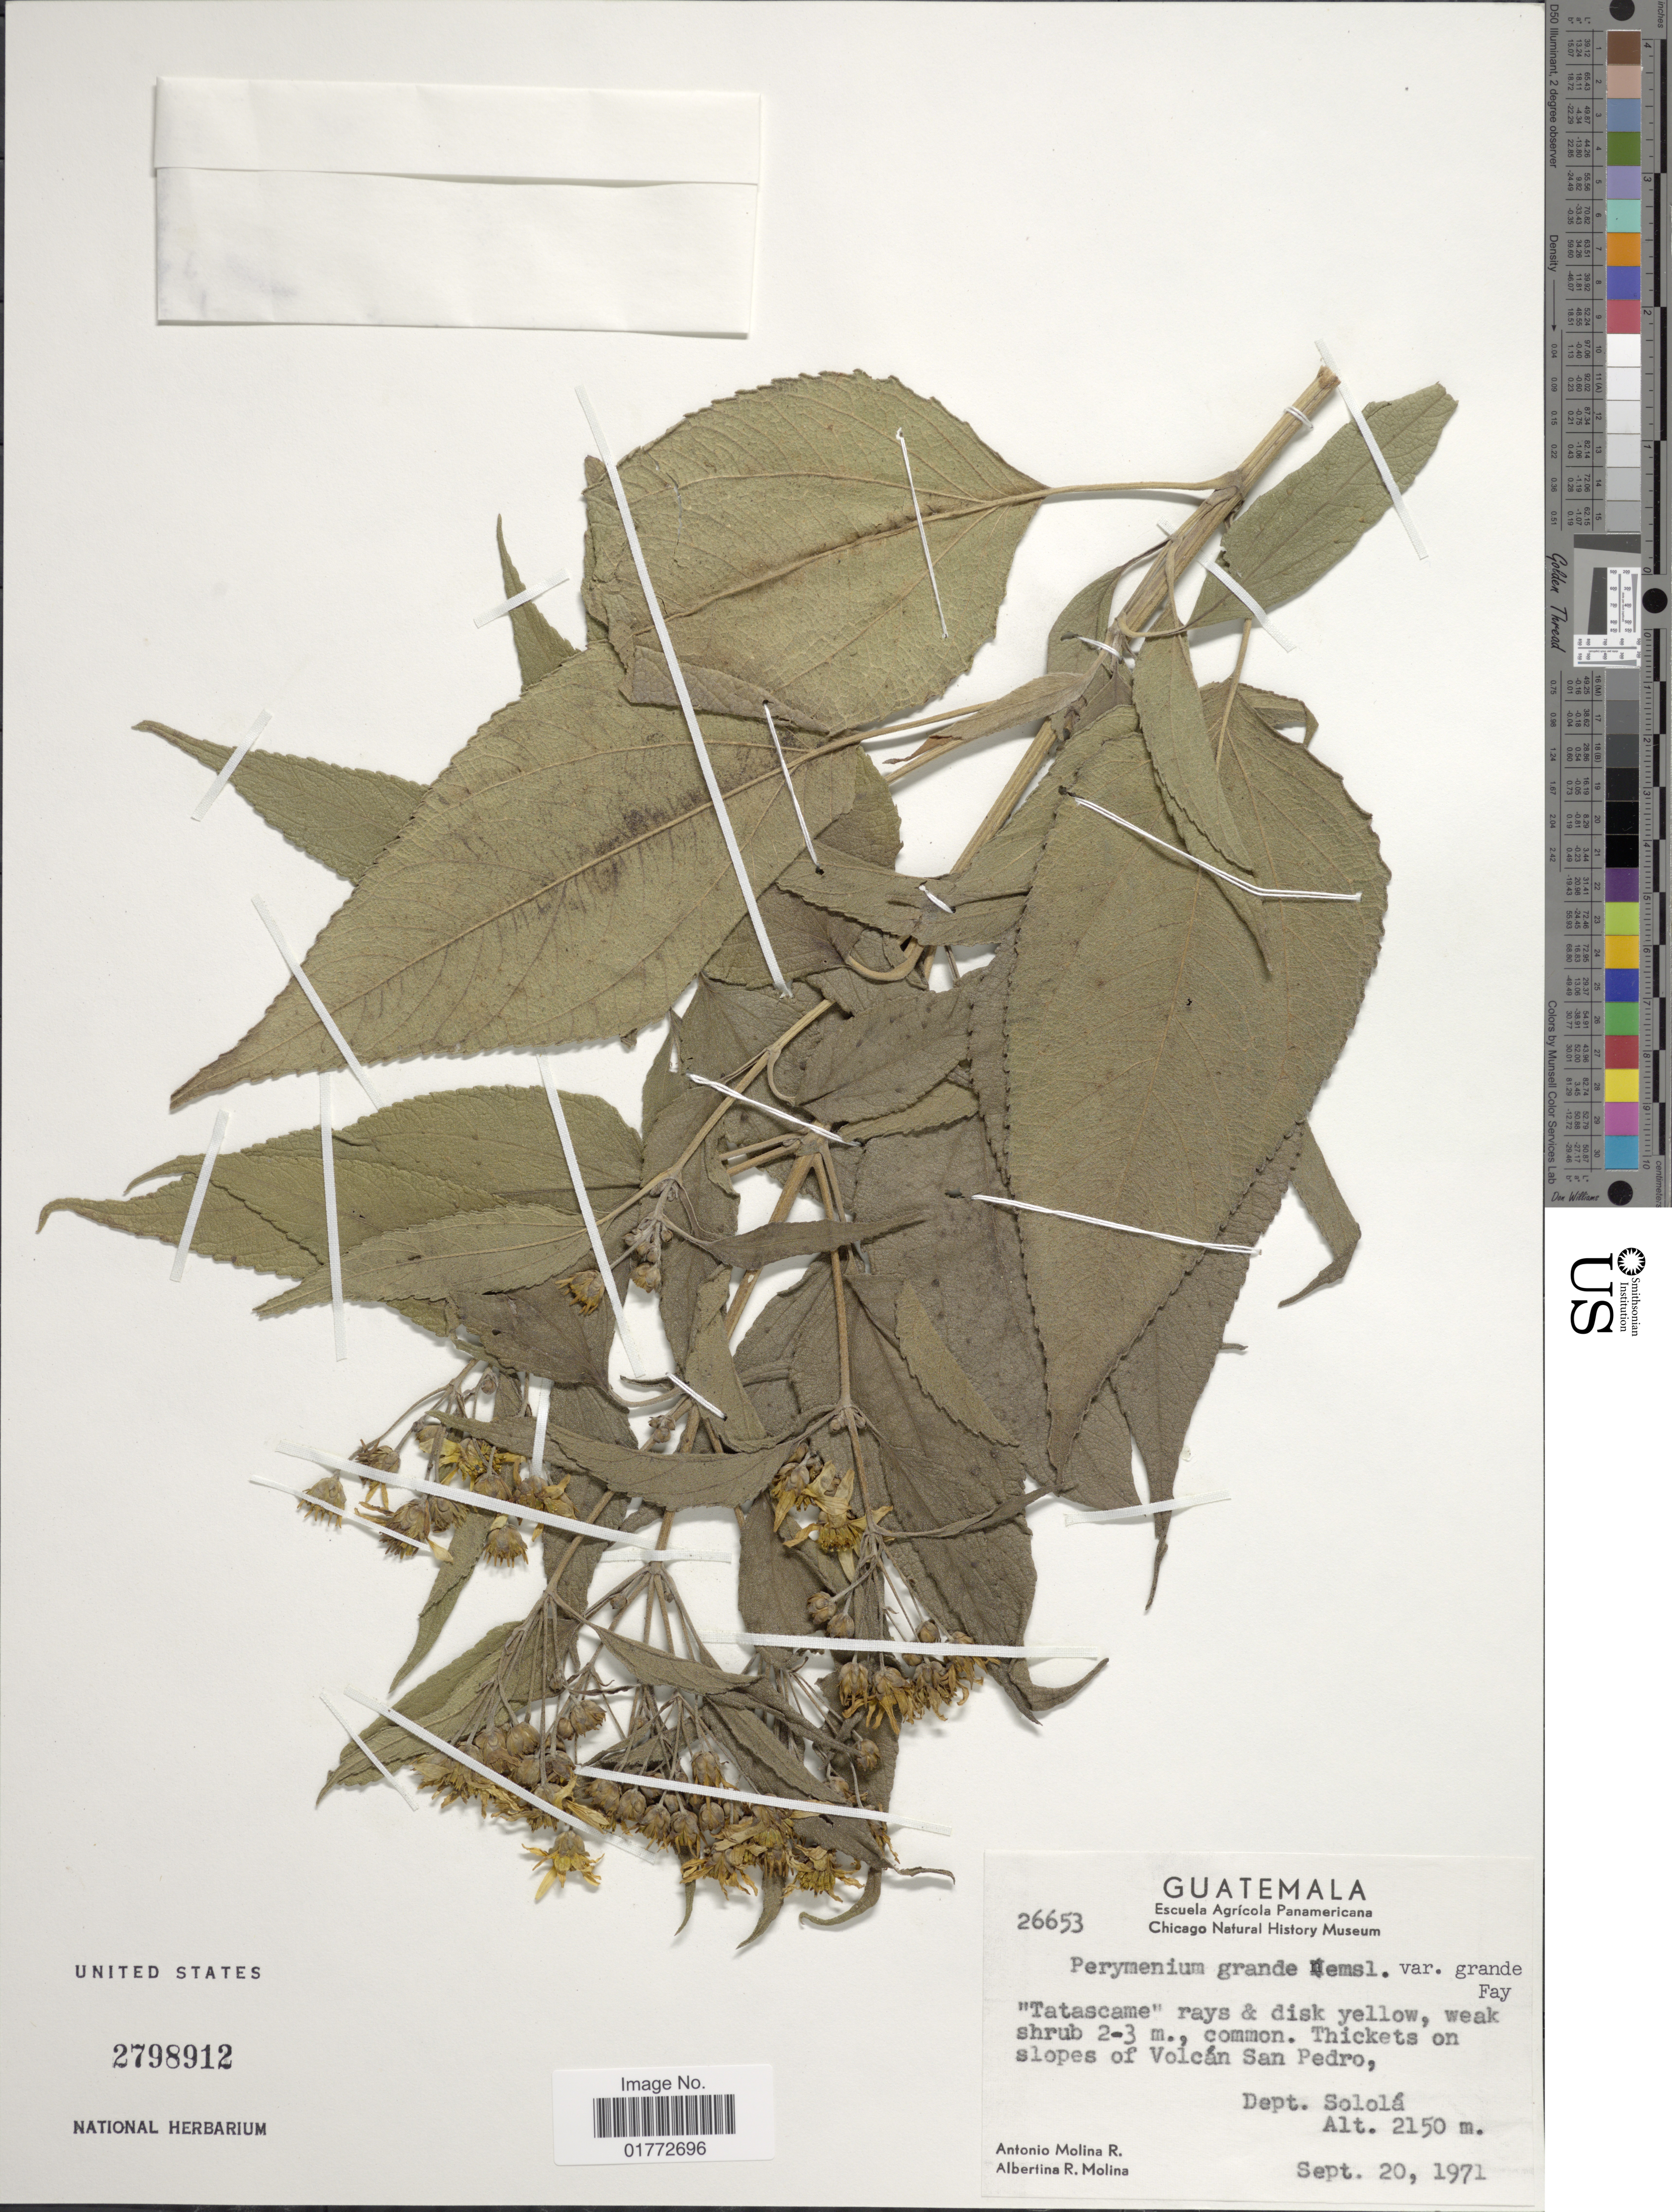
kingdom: Plantae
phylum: Tracheophyta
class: Magnoliopsida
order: Asterales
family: Asteraceae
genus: Perymenium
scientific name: Perymenium grande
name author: Hemsl.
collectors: A. Molina R. & A. R. Molina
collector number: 26653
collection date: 1971-09-20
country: Guatemala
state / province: Sololá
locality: Thickets on slopes of Volcan San Pedro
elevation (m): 2150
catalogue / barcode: US 2798912